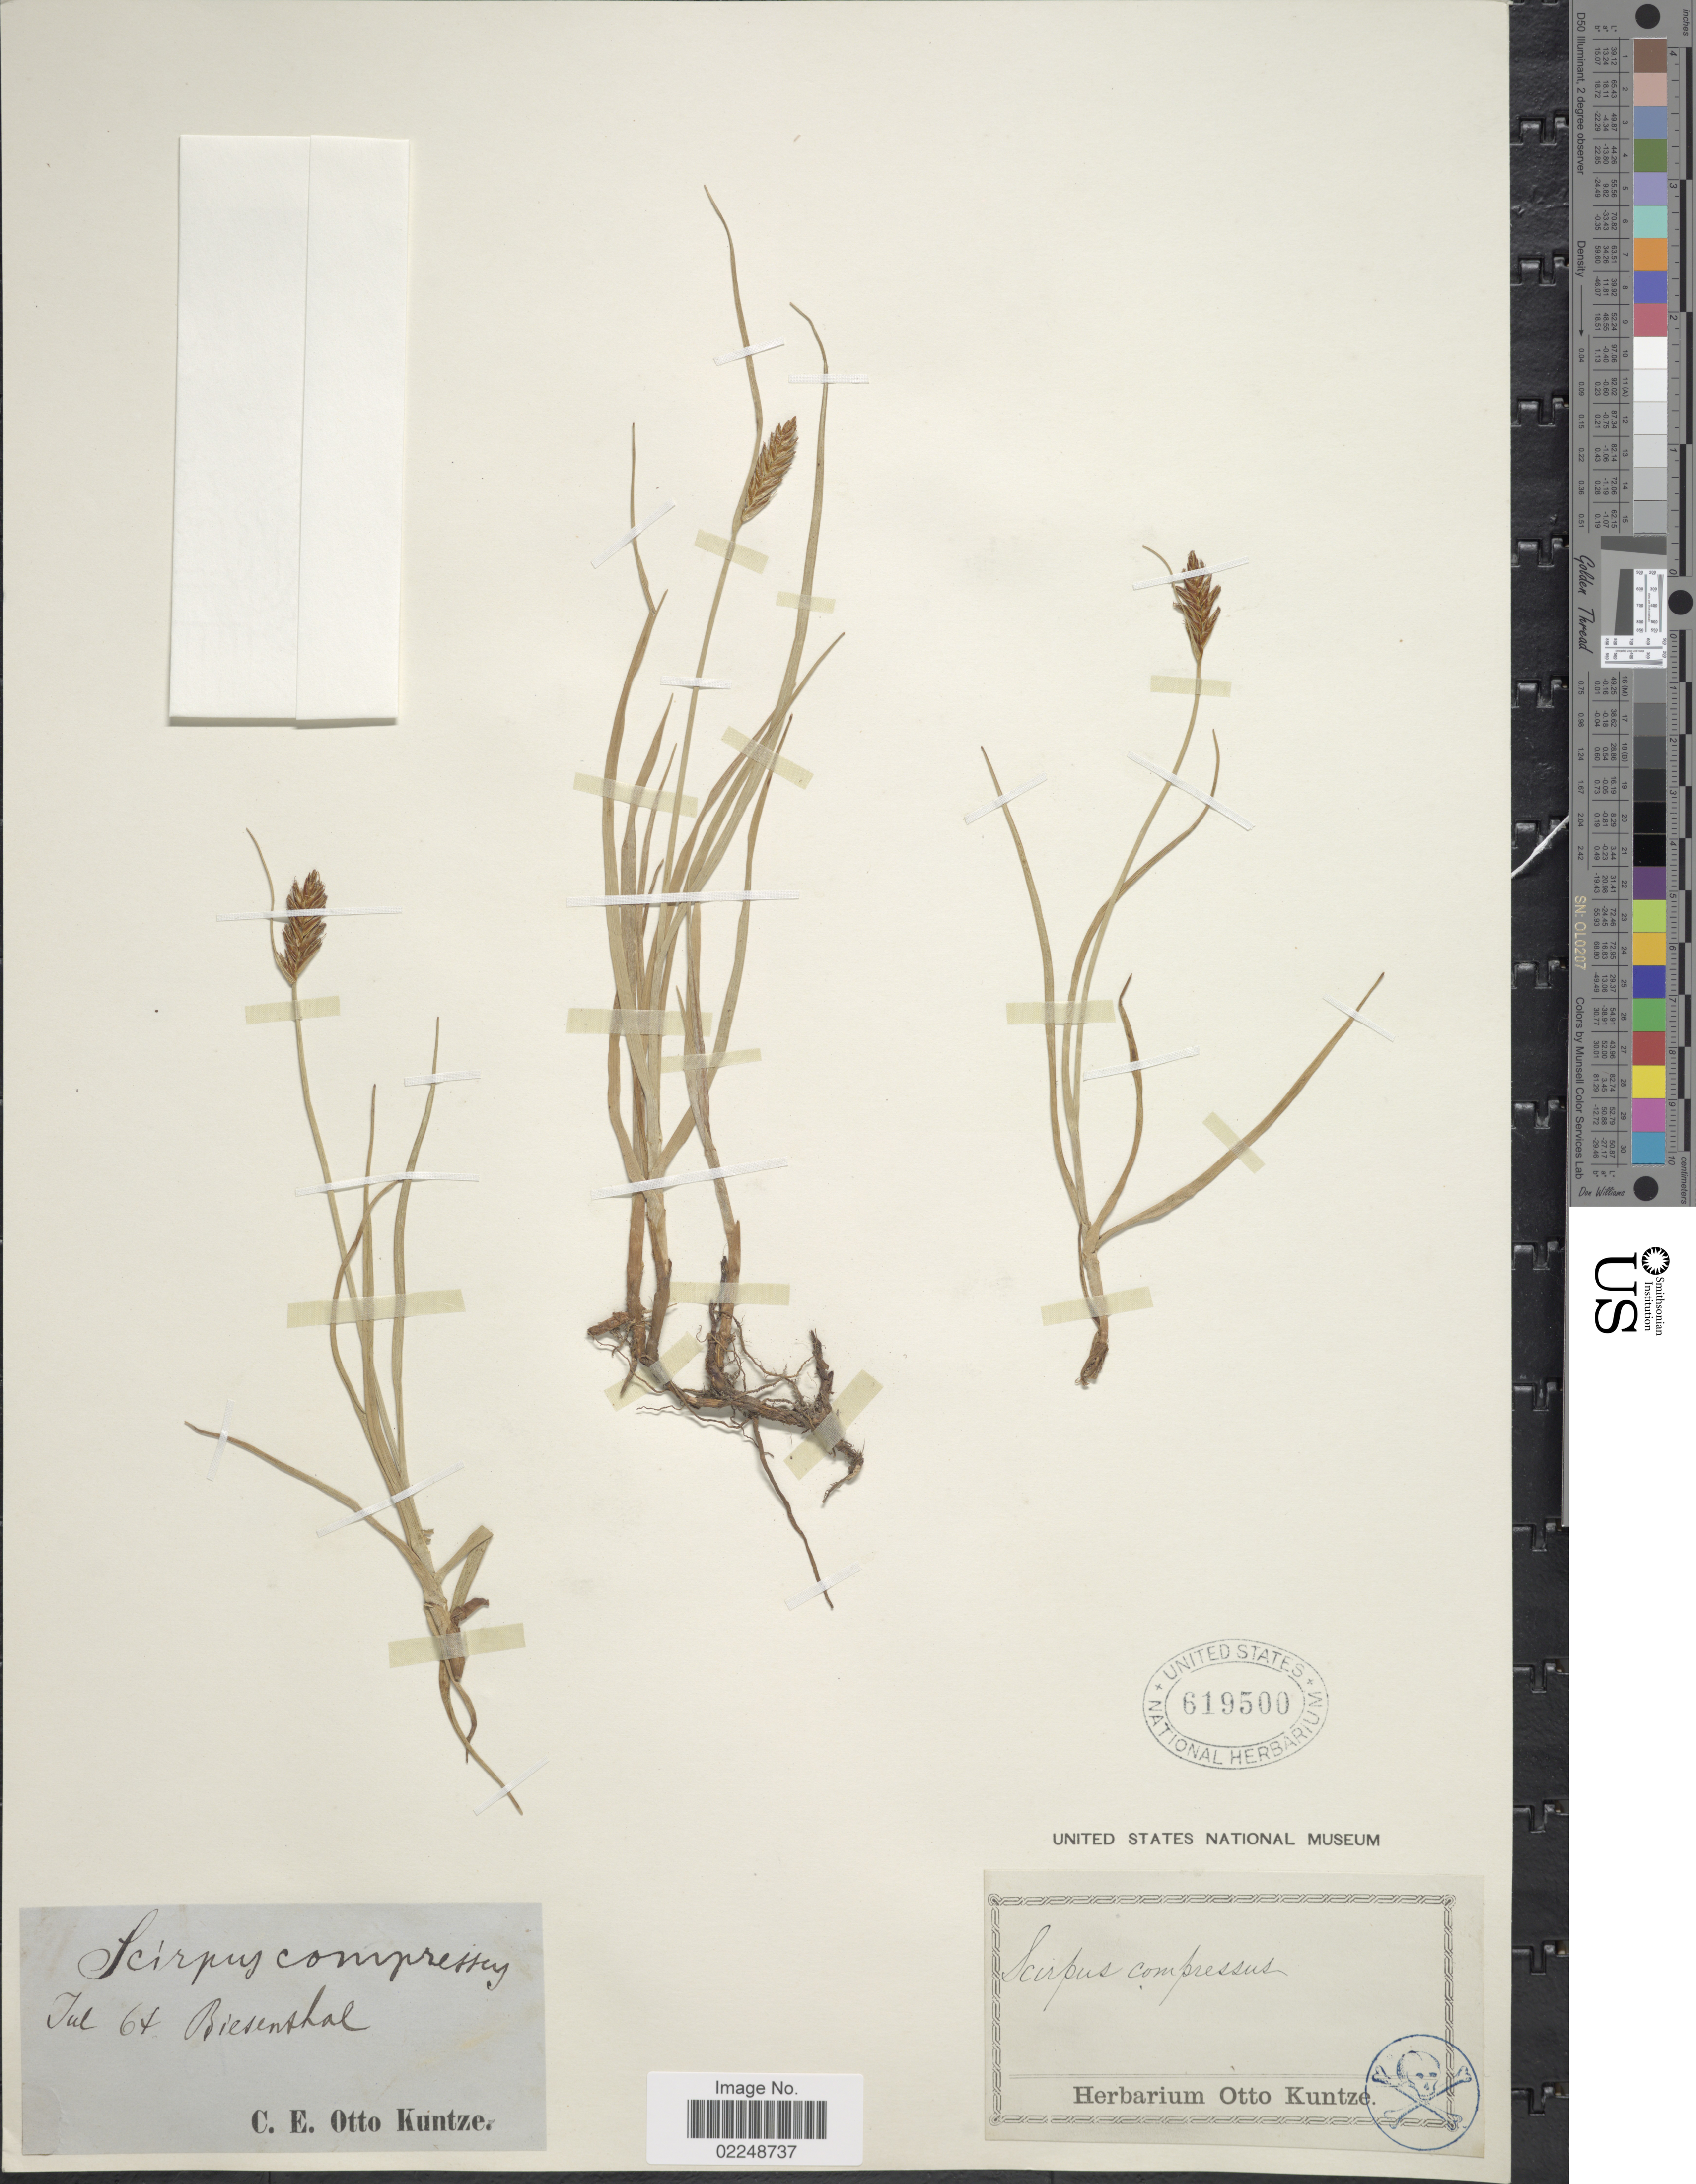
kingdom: Plantae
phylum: Tracheophyta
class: Liliopsida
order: Poales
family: Cyperaceae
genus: Blysmus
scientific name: Blysmus compressus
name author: (L.) Panzer ex Link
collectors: C.E.O. Kuntze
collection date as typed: Transcribed d/m/y: /7/64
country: Germany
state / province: Brandenburg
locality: Biesenthal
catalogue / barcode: US 619500